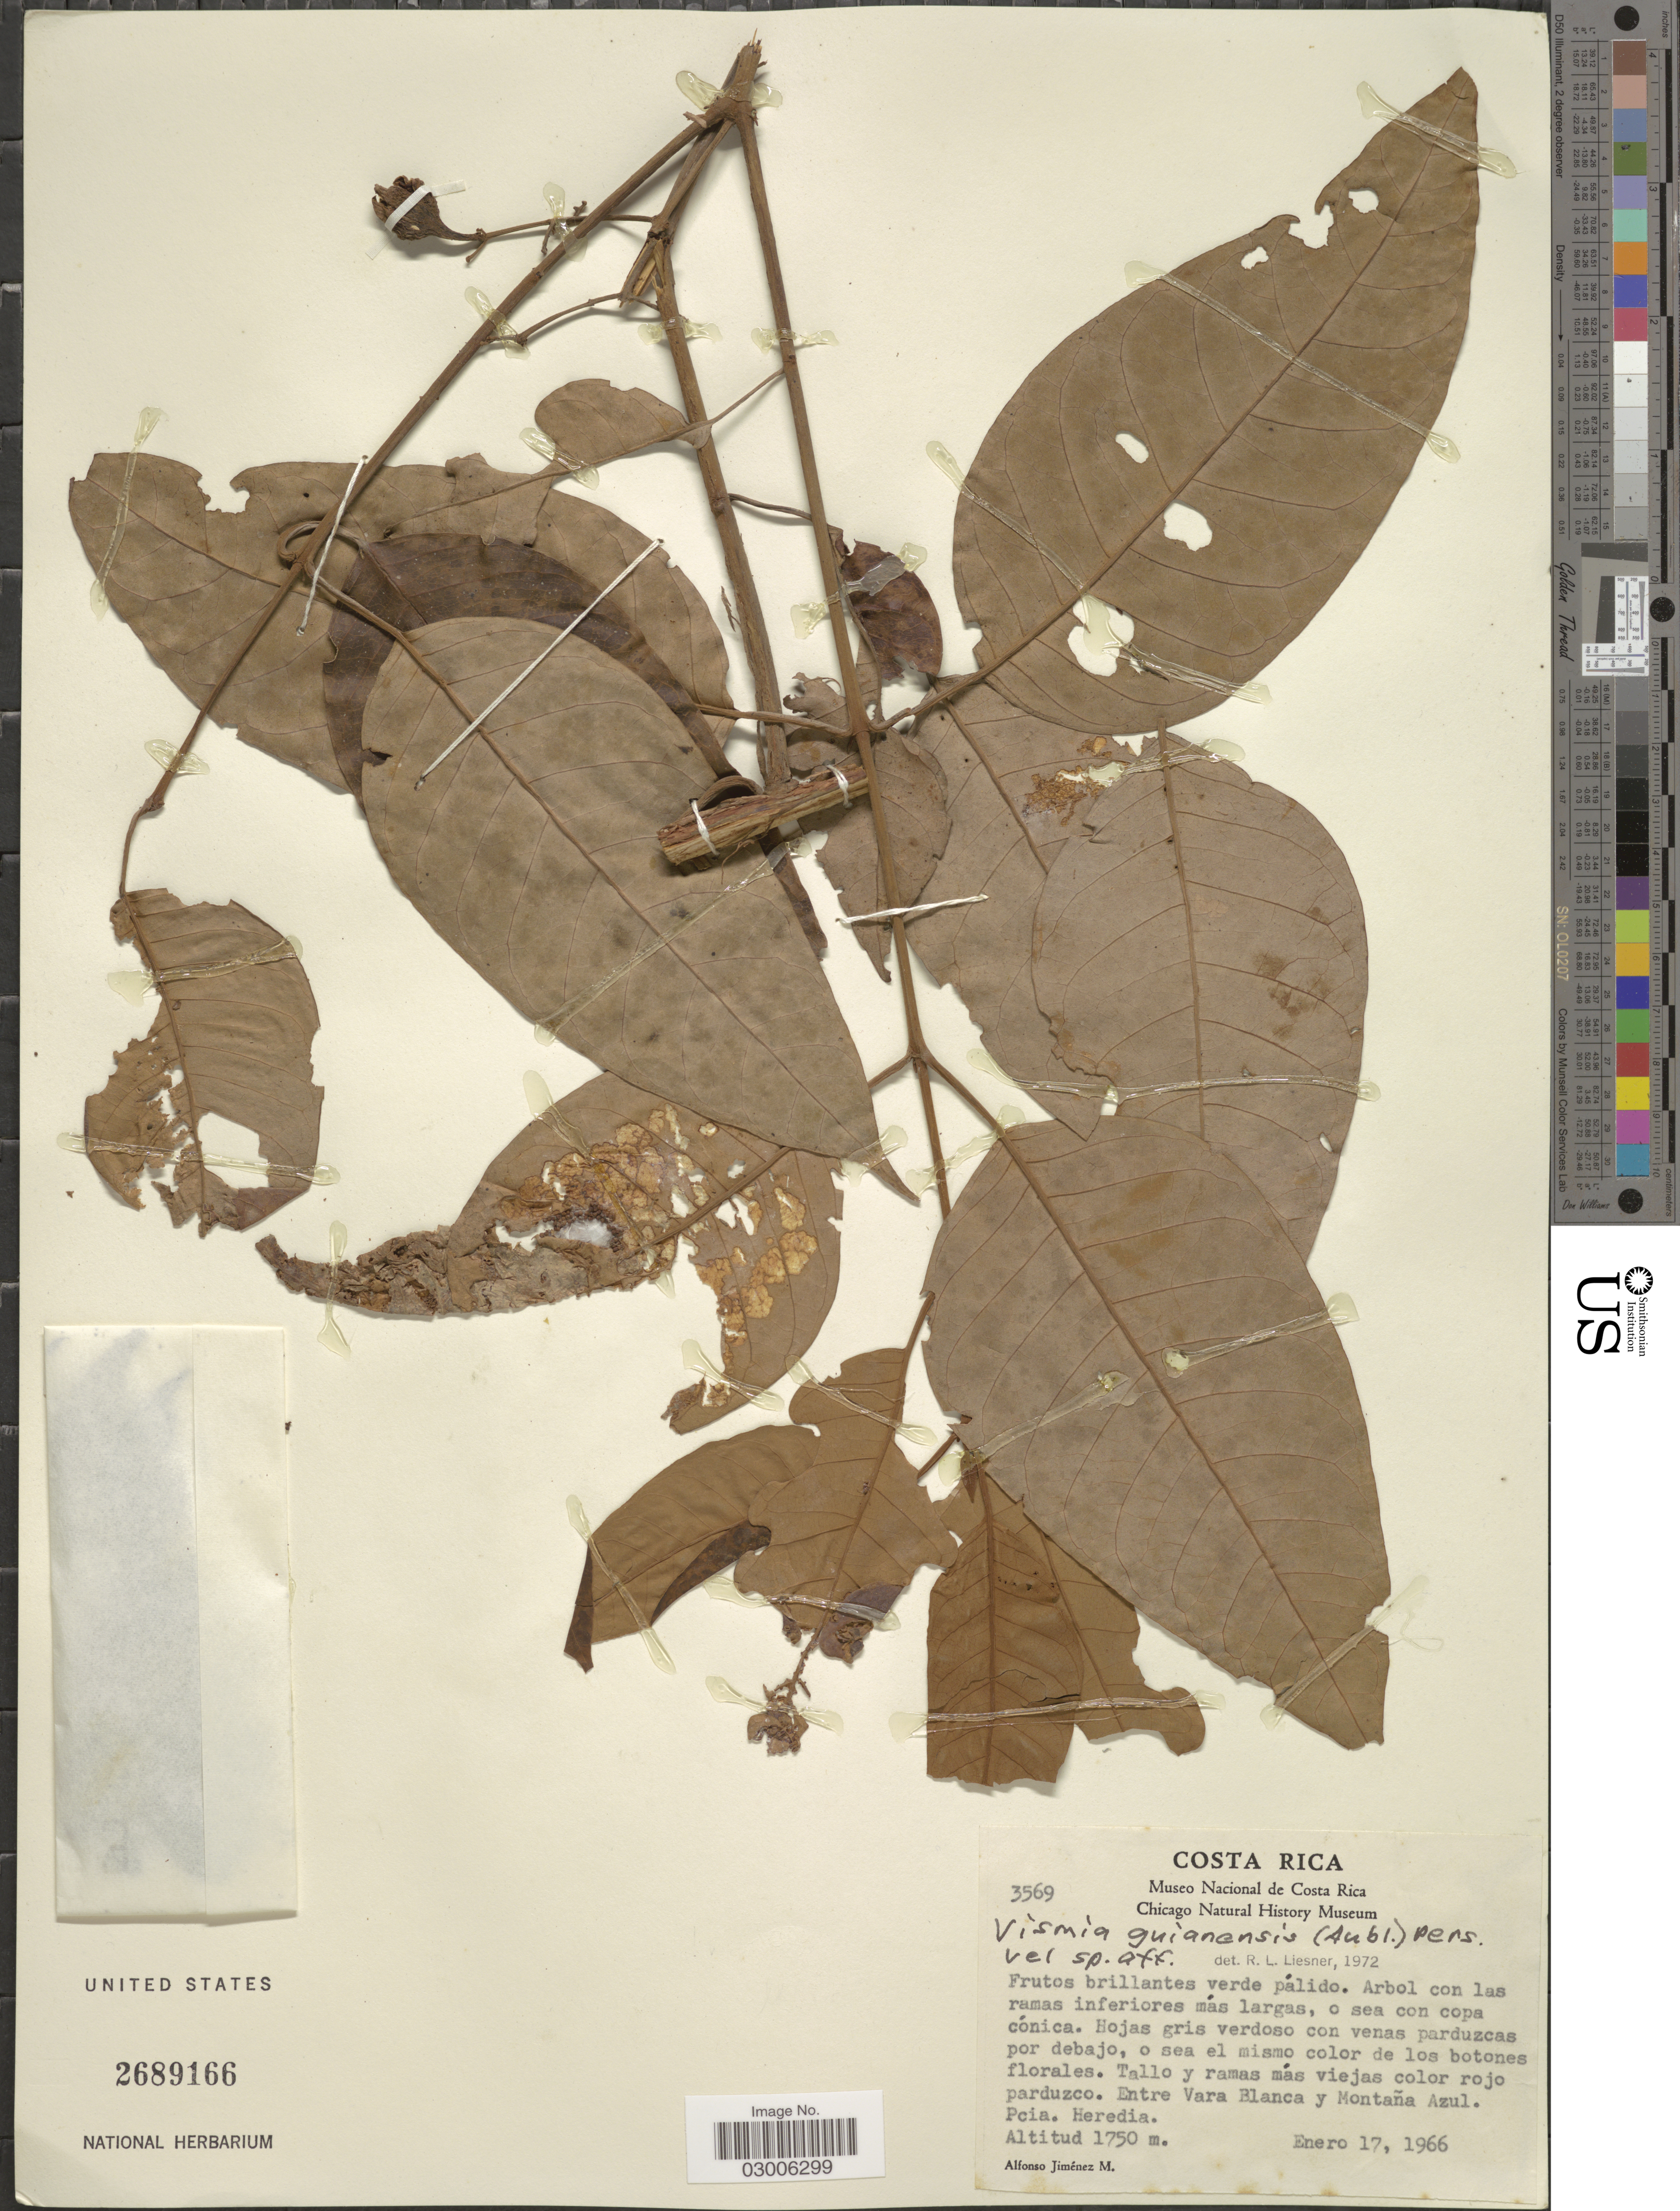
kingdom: Plantae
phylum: Tracheophyta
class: Magnoliopsida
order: Malpighiales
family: Hypericaceae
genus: Vismia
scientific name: Vismia guianensis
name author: (Aubl.) Pers.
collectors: A. Jimenez M.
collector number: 3569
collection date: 1966-01-17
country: Costa Rica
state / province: Heredia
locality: Entre Vara Blanca y Montaña Azul. Pcia. Heredia.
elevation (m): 1750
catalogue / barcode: US 2689166